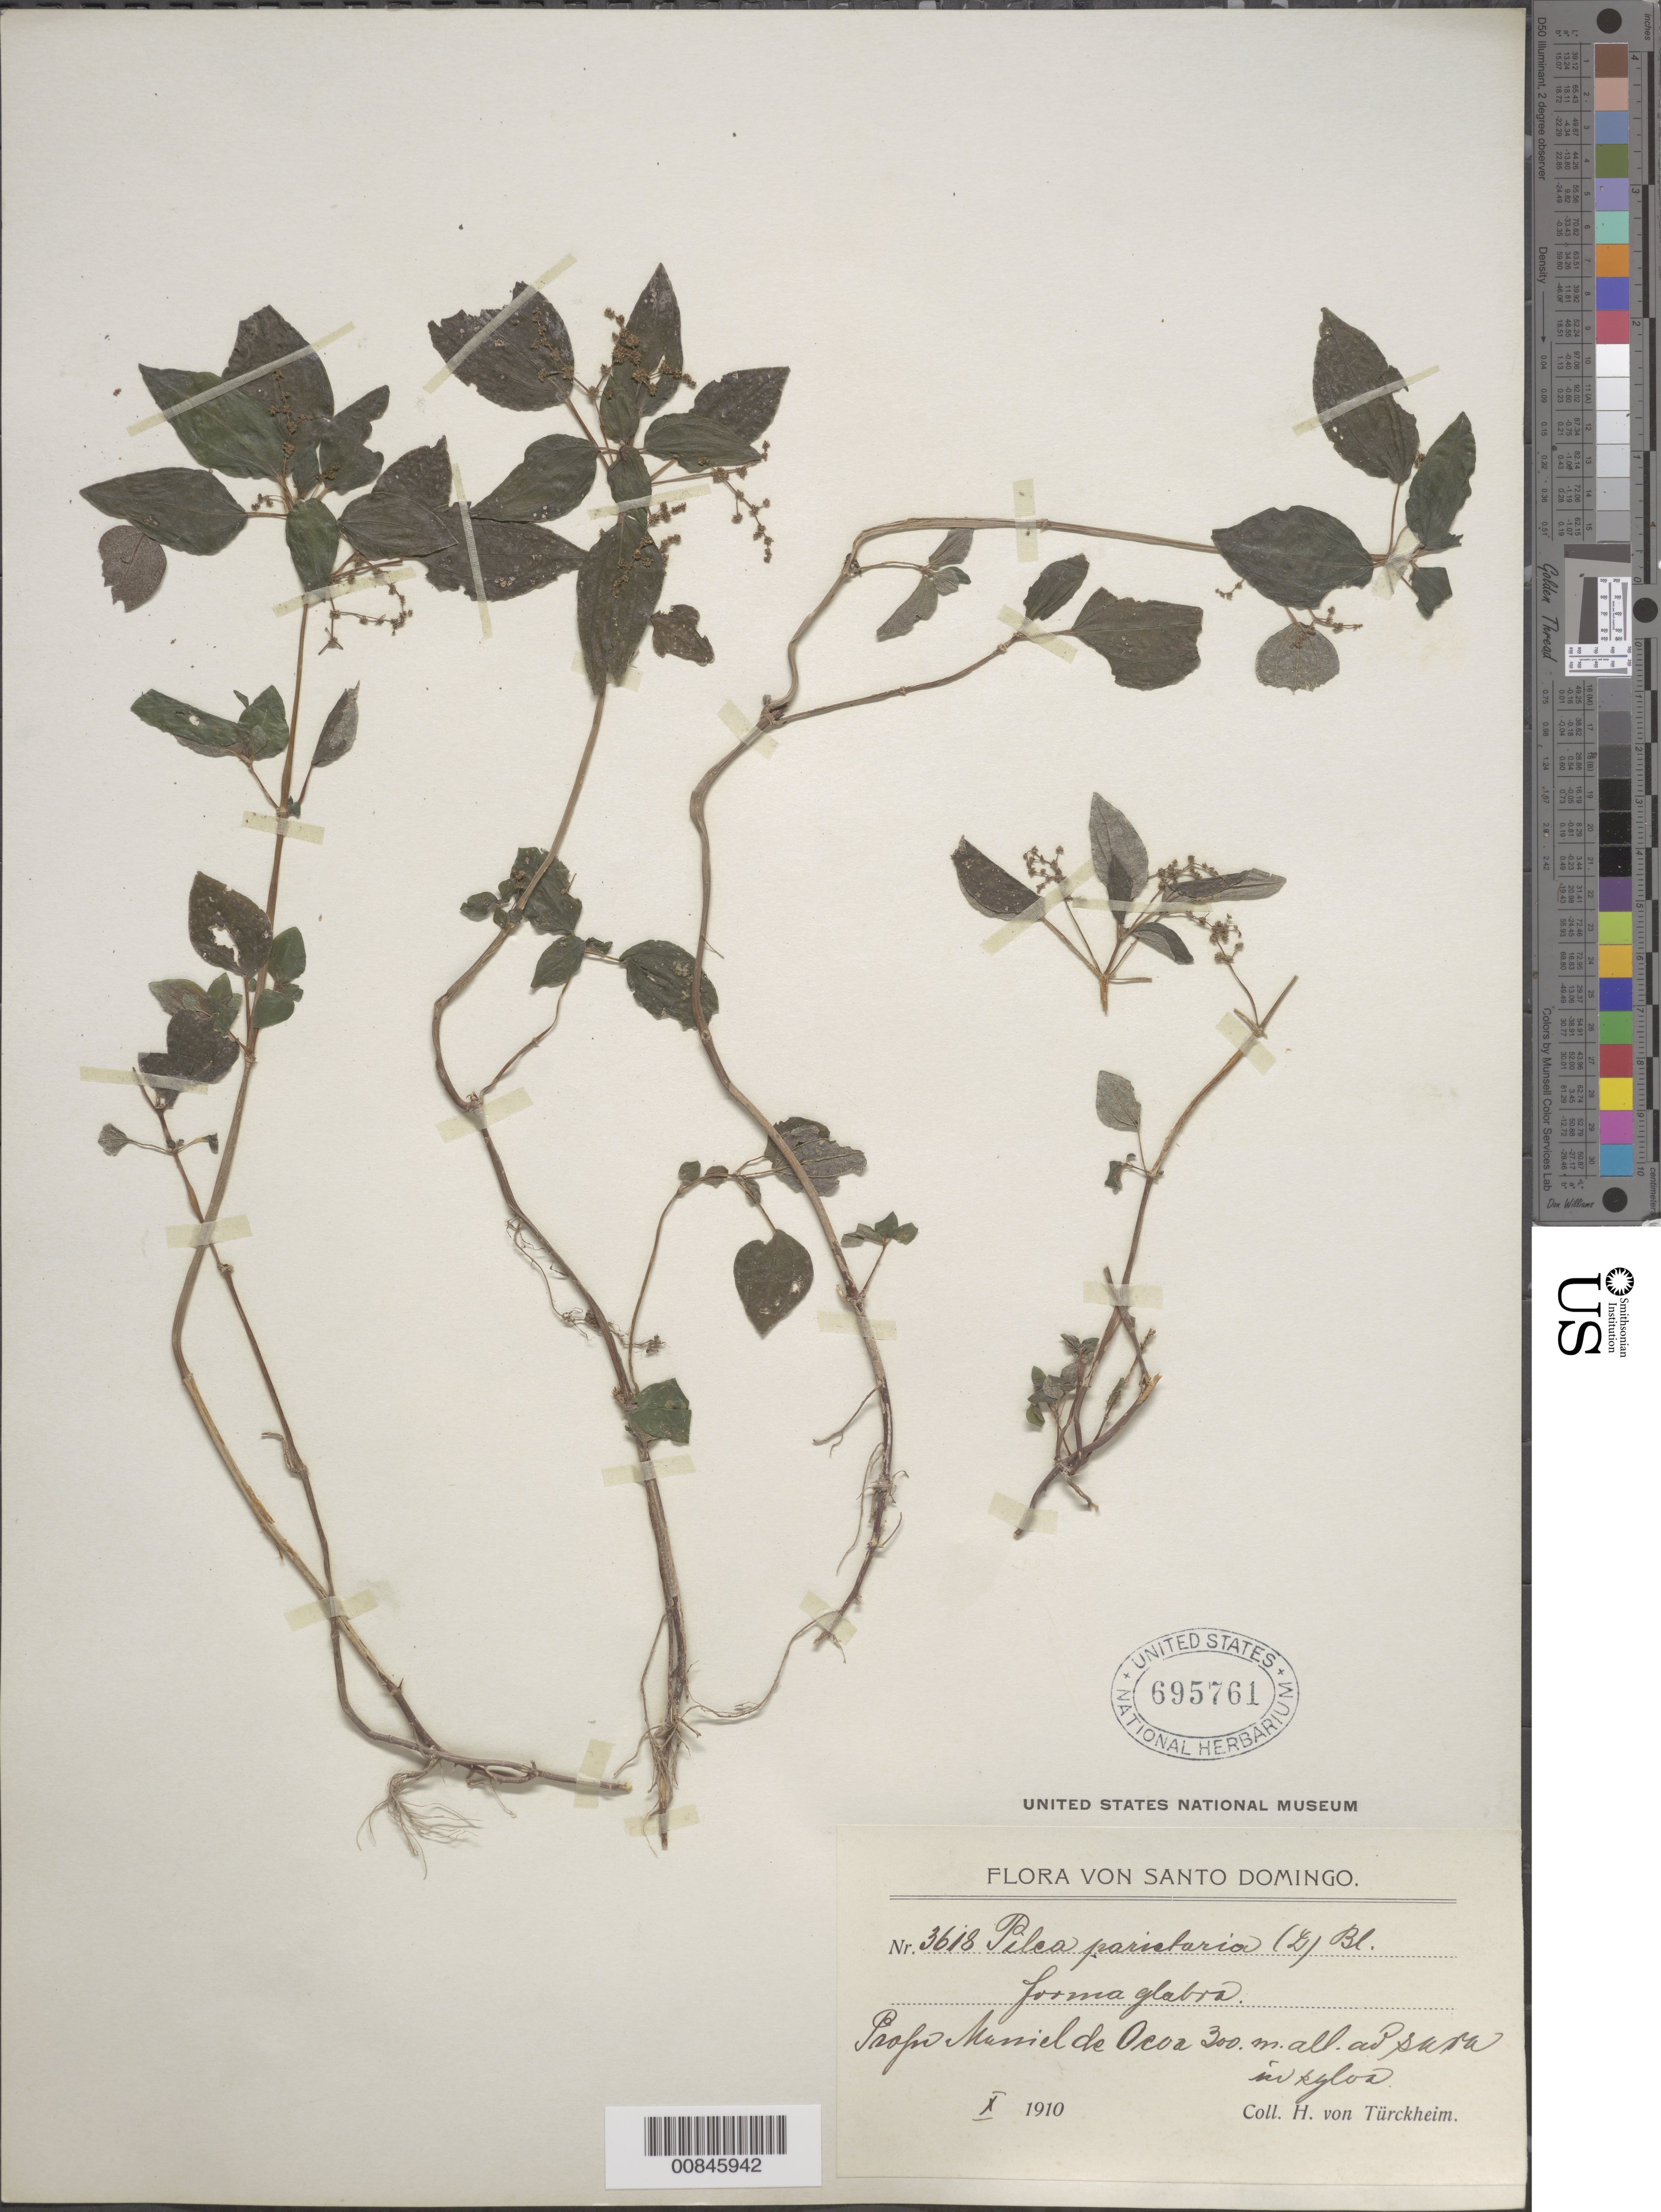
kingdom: Plantae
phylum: Tracheophyta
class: Magnoliopsida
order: Rosales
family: Urticaceae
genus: Pilea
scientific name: Pilea parietaria f. glabra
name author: (L.) Blume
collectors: H. von Türckheim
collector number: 3618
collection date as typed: Oct 1910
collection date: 1910-10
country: Dominican Republic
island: Hispaniola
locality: Prope Maniel de Ocoa.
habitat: Ad "sara in kyloa"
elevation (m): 300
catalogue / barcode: US 695761